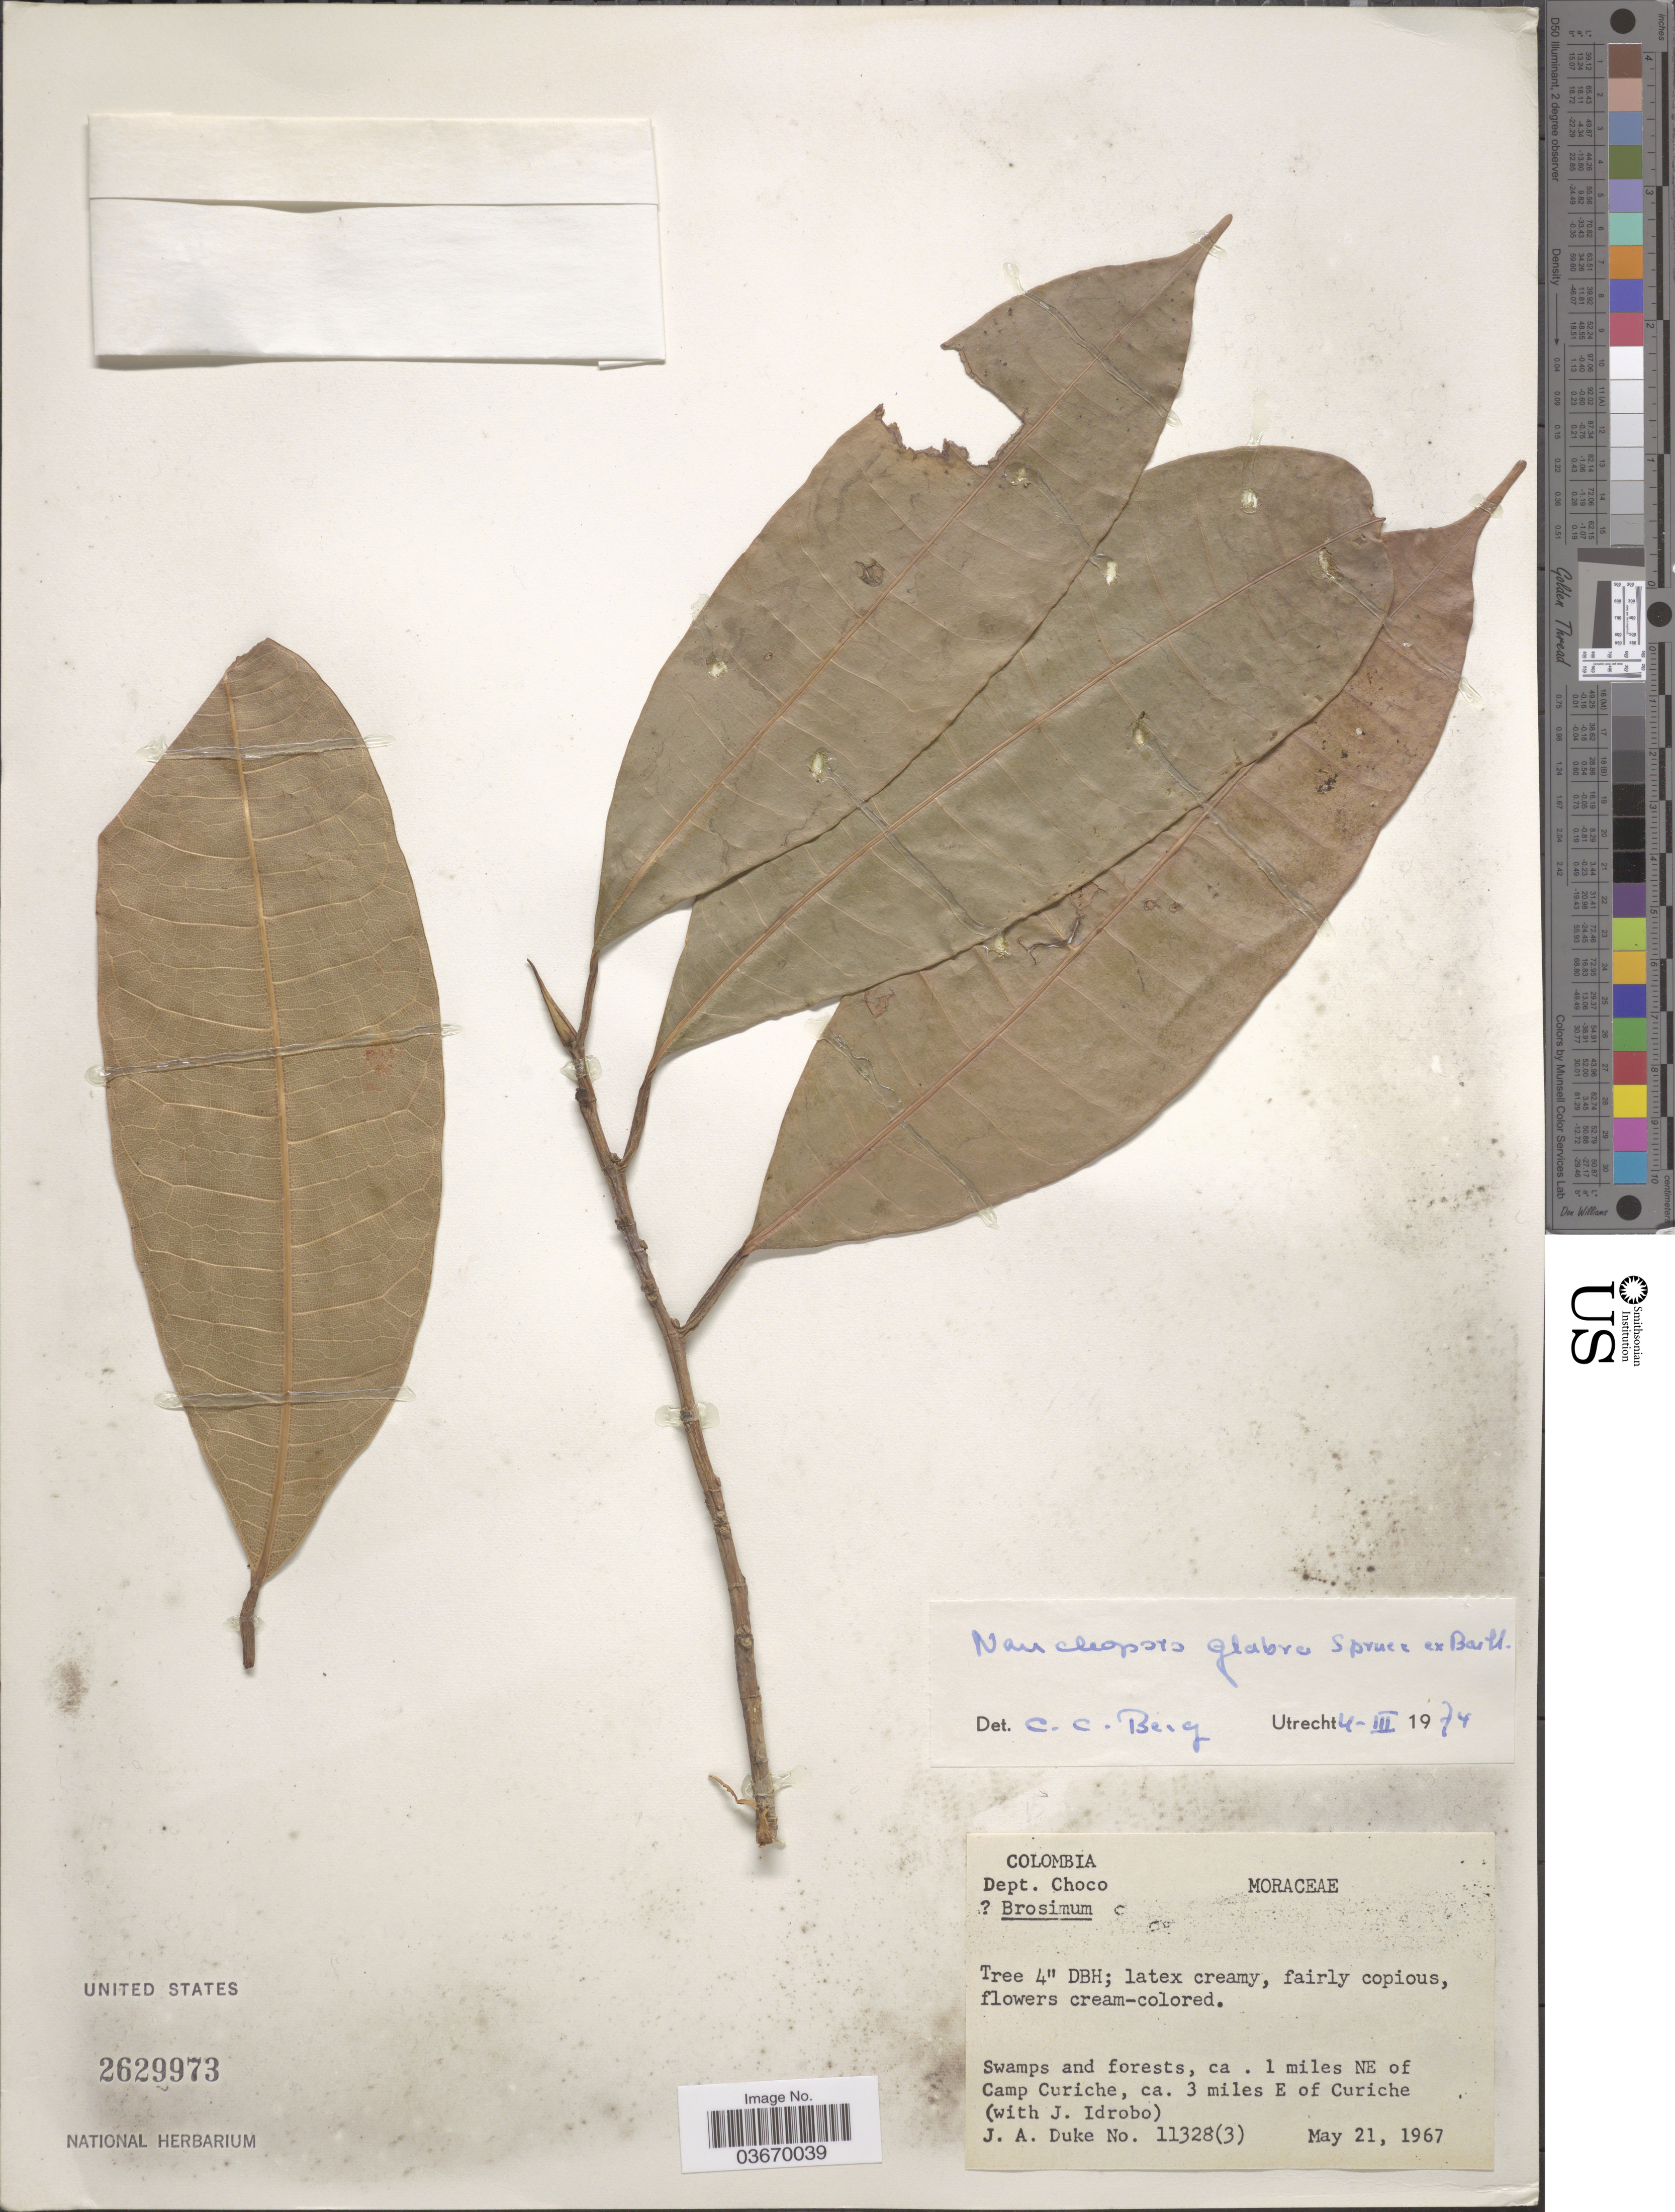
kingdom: Plantae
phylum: Tracheophyta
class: Magnoliopsida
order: Rosales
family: Moraceae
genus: Naucleopsis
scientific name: Naucleopsis glabra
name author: Spruce ex Pittier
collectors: J. A. Duke & J. M. Idrobo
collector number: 11238(3)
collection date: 1967-05-21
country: Colombia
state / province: Chocó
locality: Dept. Choco. Swamps and forests, ca. 1 miles NE of Camp Curiche, ca. 3 miles E of Curiche.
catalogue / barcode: US 2629973